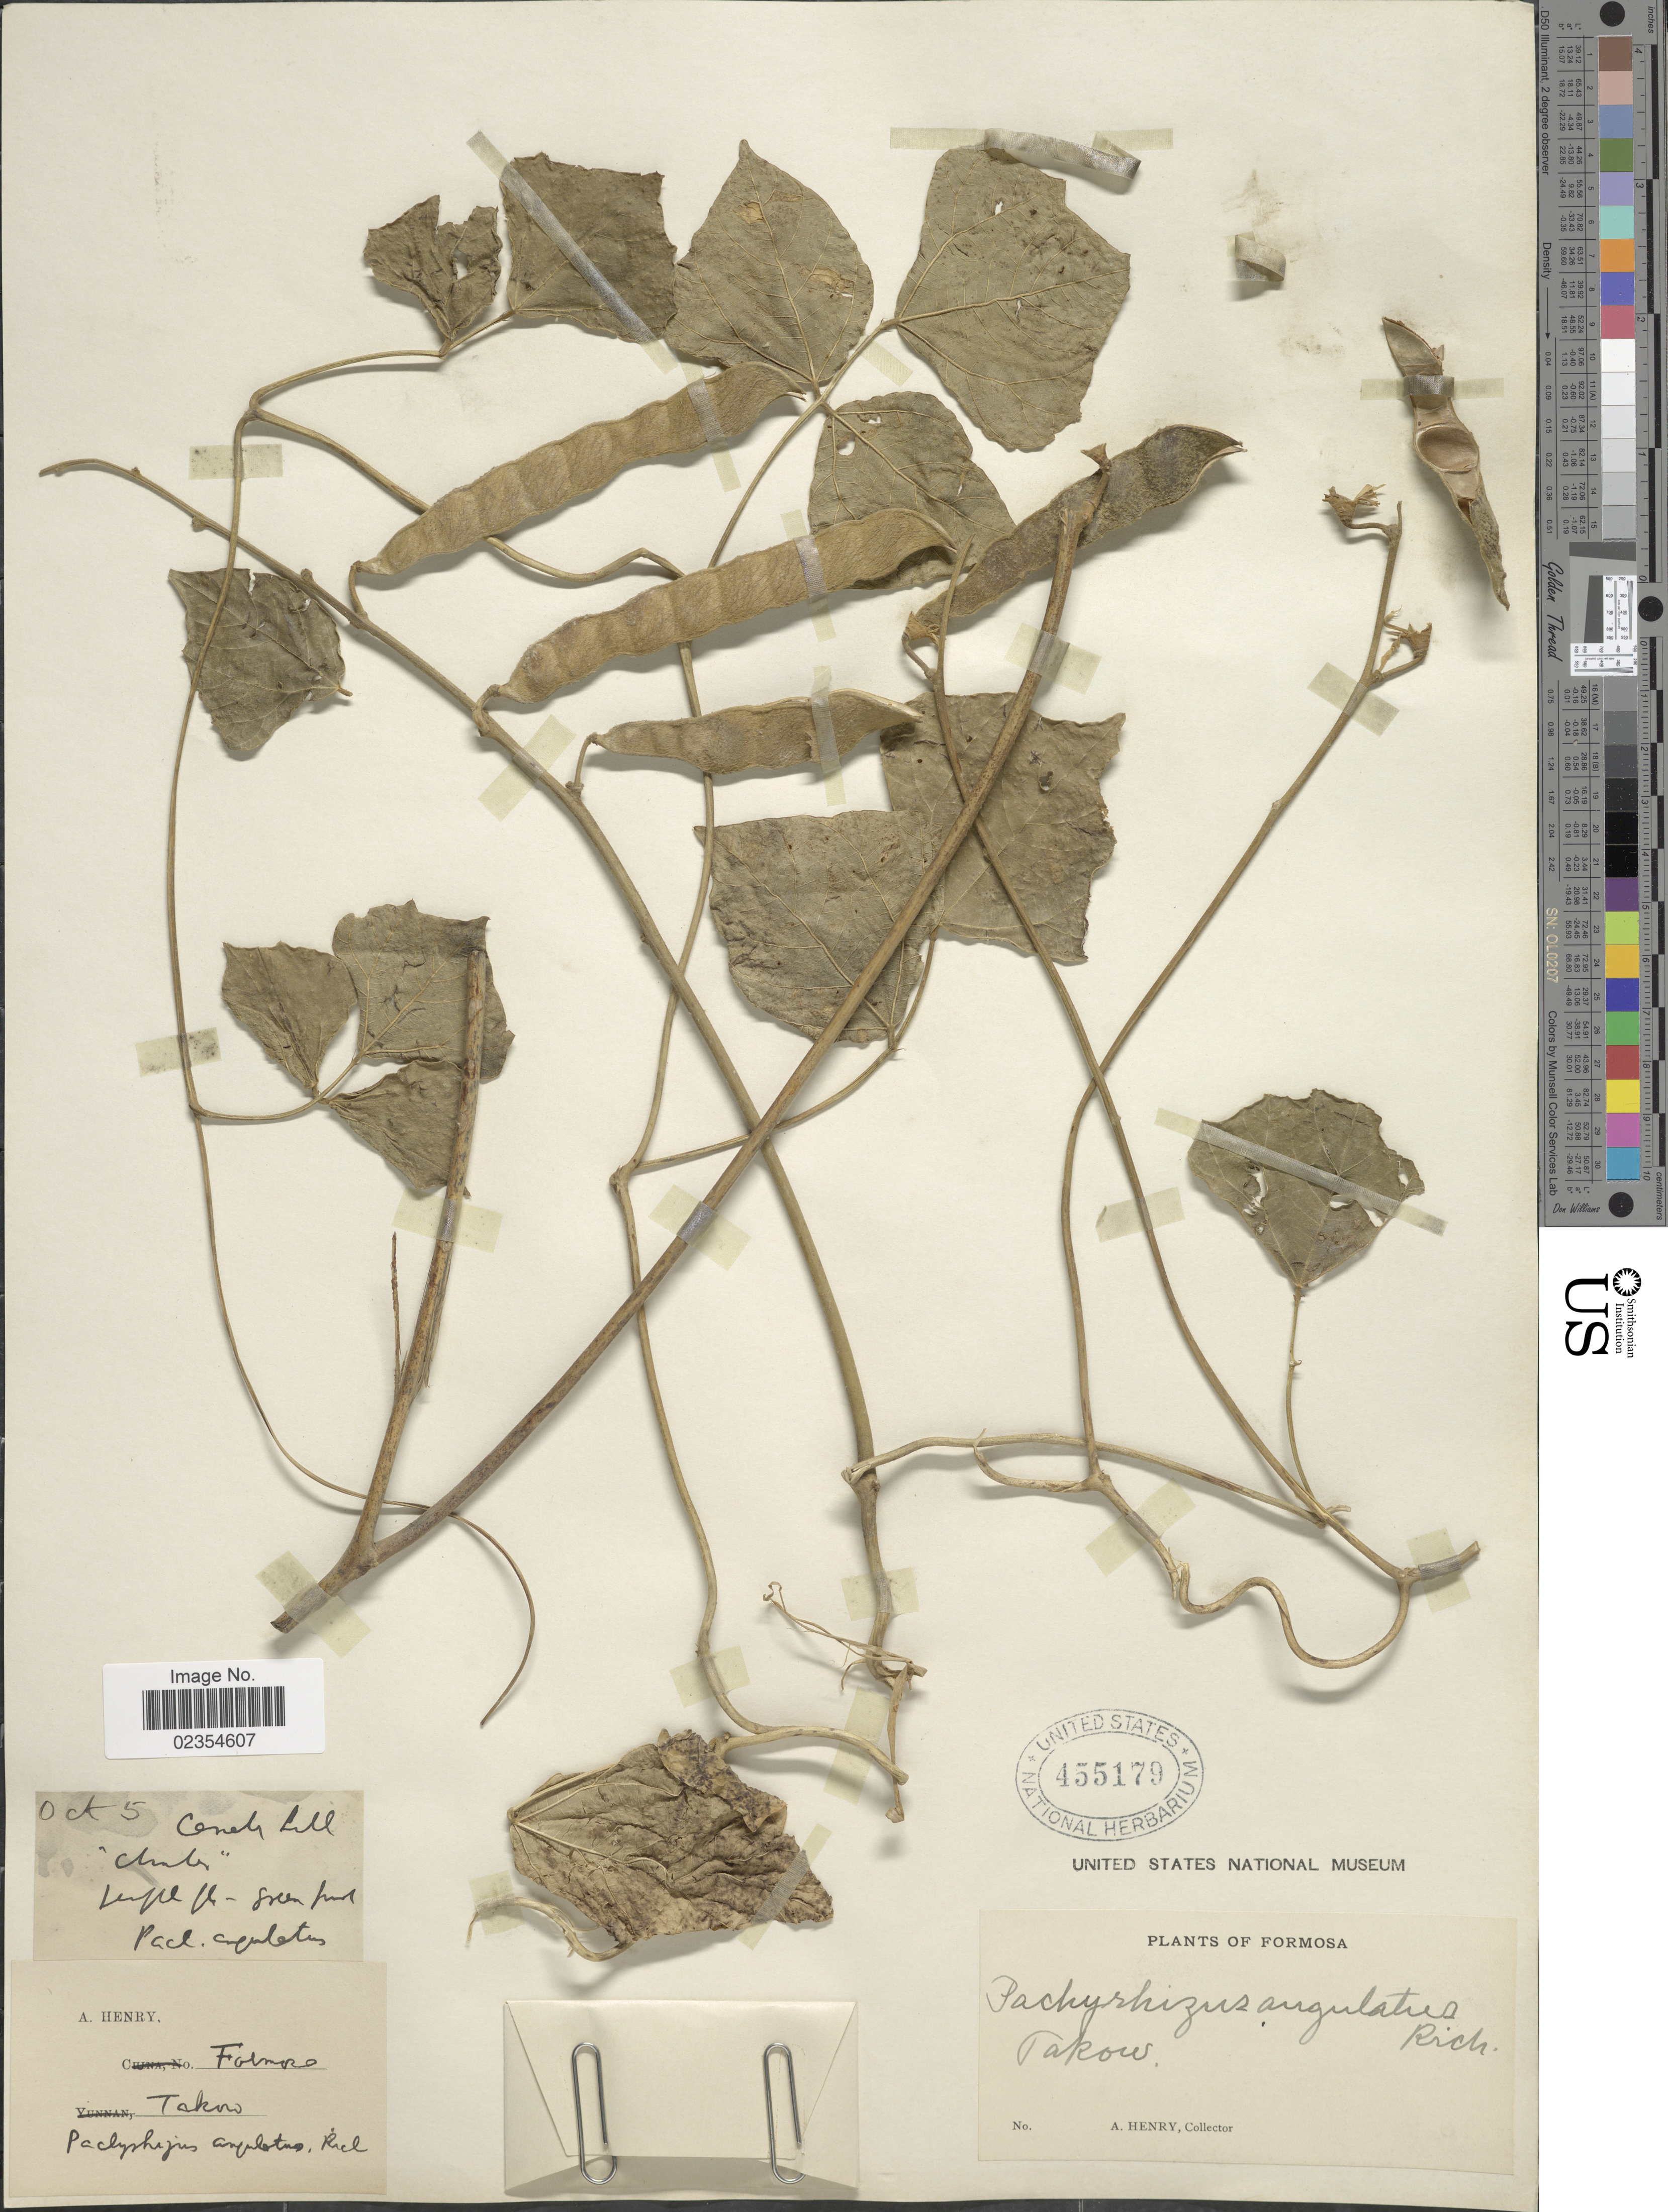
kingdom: Plantae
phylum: Tracheophyta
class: Magnoliopsida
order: Fabales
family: Fabaceae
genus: Pachyrhizus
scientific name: Pachyrhizus erosus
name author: (L.) Urb.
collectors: A. Henry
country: Taiwan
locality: Formosa, Takow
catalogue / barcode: US 455179